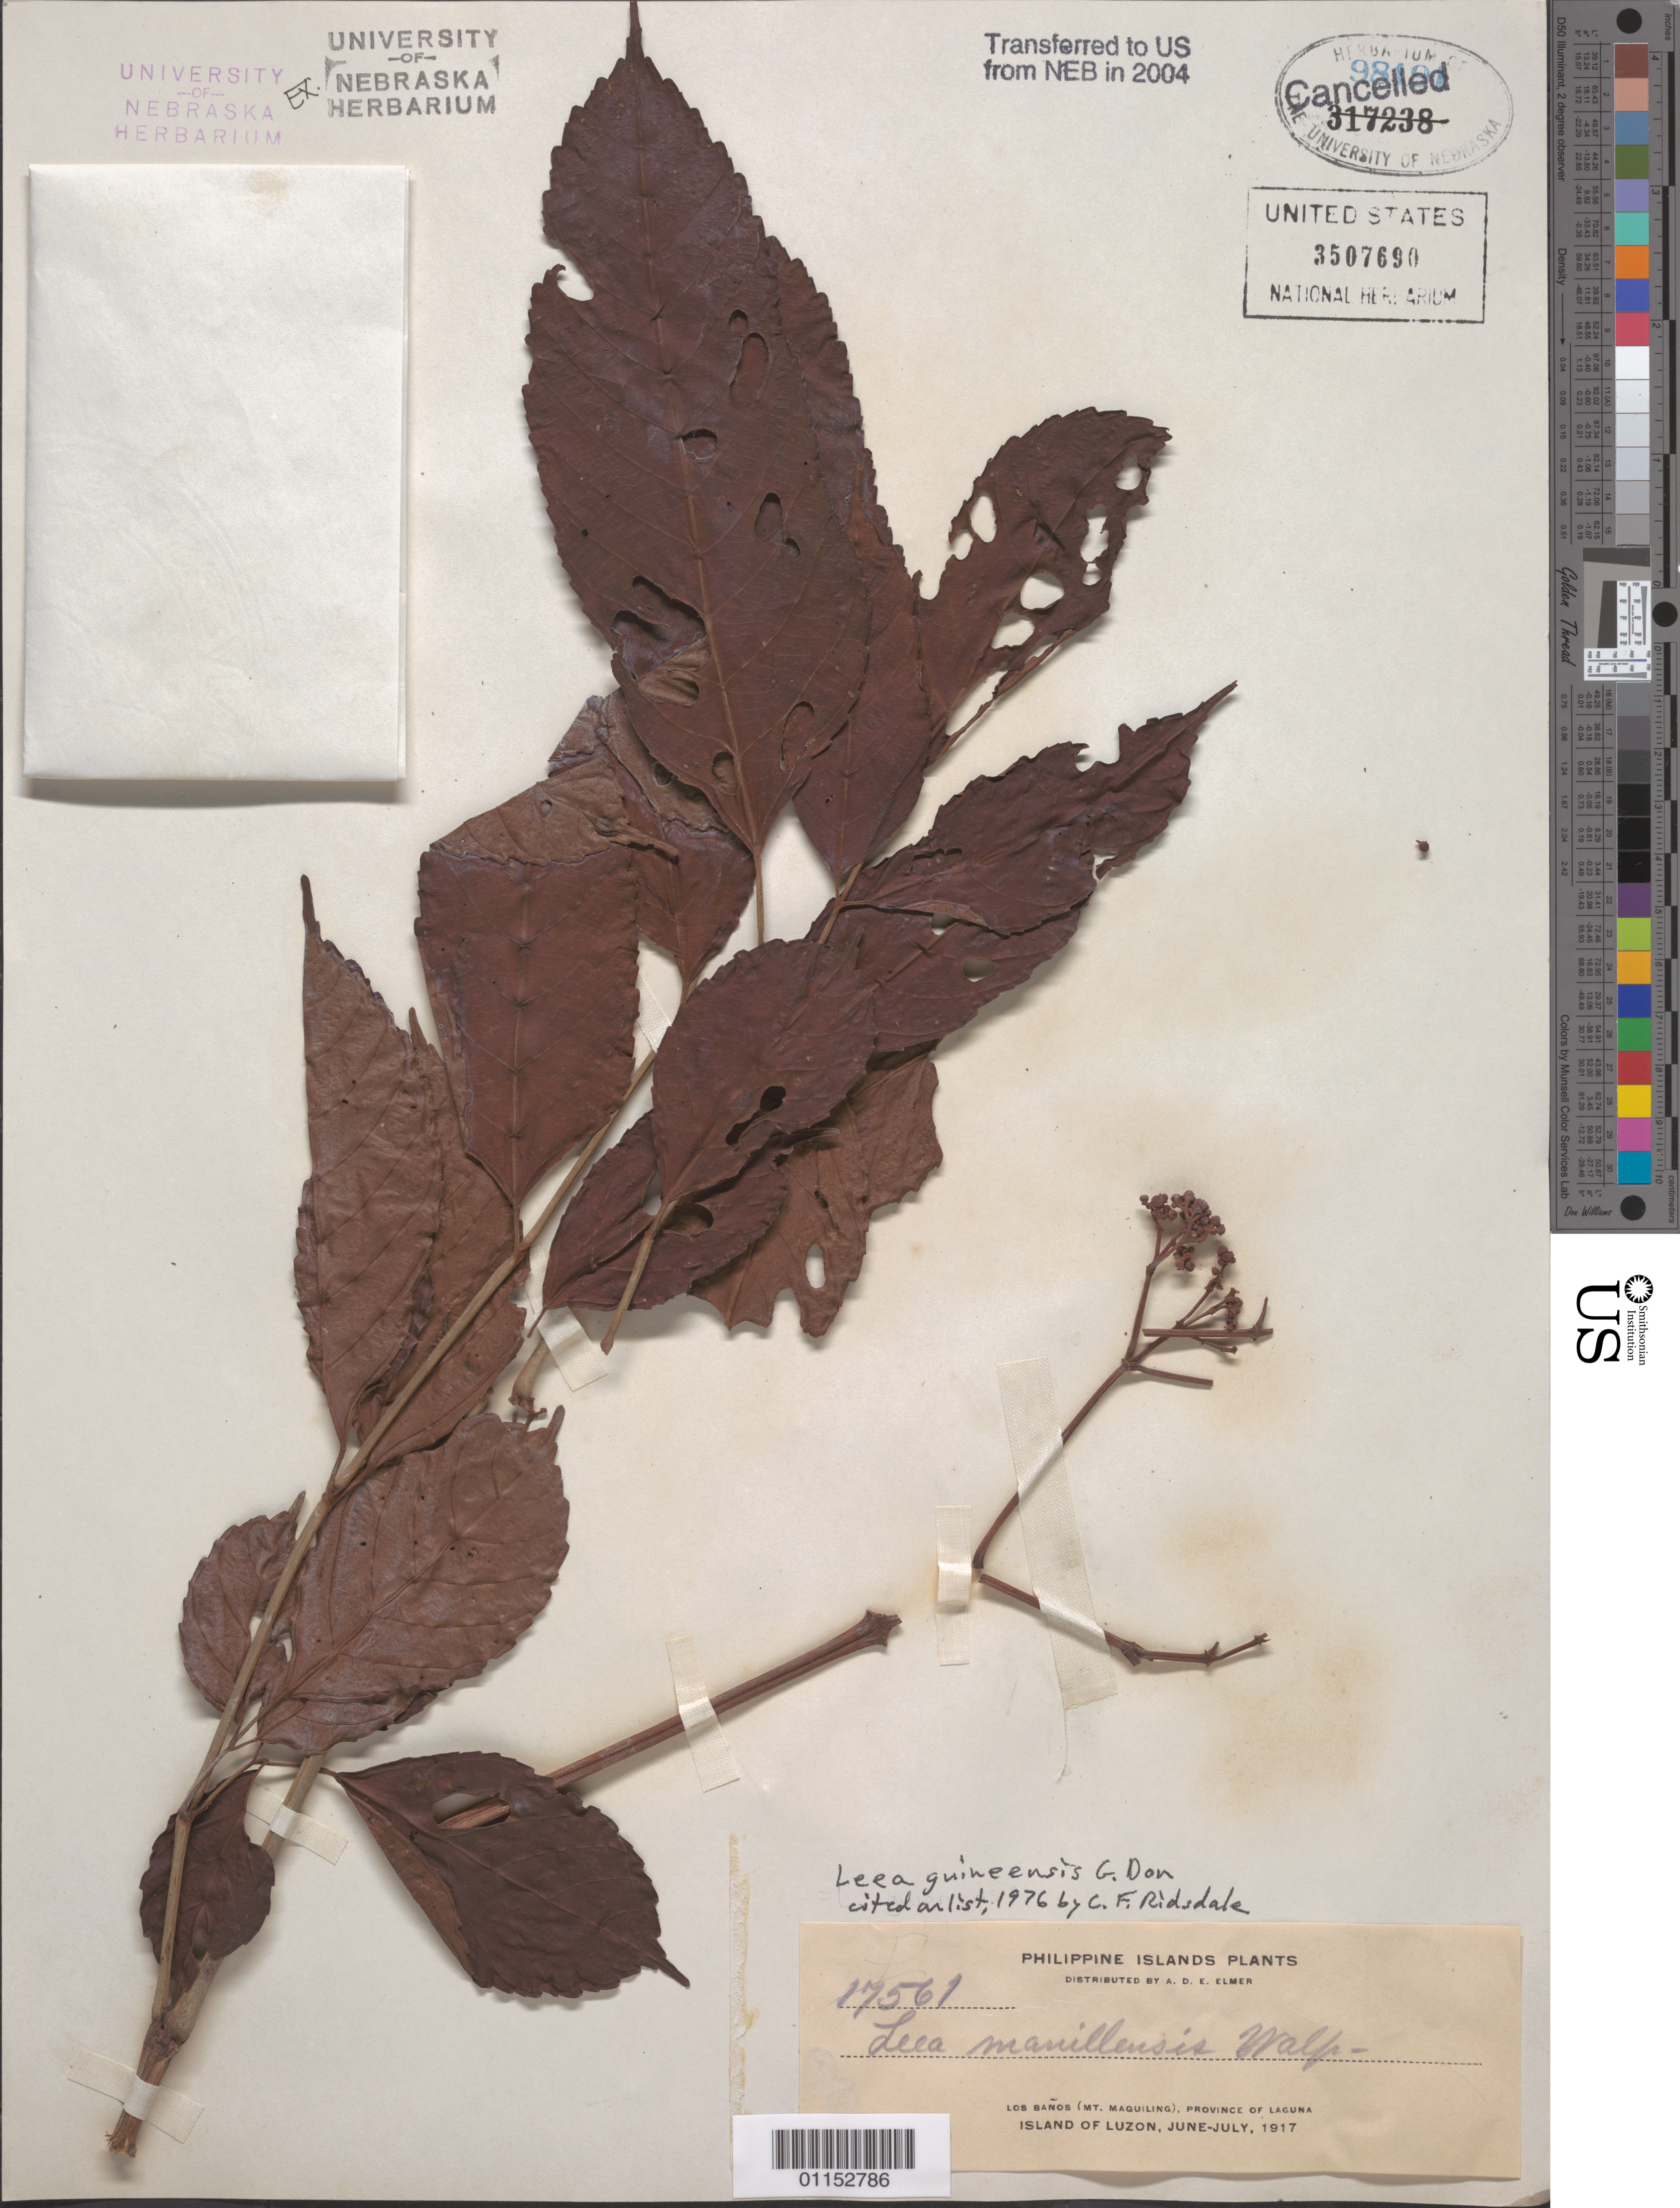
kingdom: Plantae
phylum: Tracheophyta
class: Magnoliopsida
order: Vitales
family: Vitaceae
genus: Leea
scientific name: Leea guineensis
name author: G. Don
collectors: A. D. E. Elmer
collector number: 17561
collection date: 1917-06/1917-07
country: Philippines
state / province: Calabarzon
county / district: Laguna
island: Luzon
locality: Los Banos, Mt Maguiling. Luzon.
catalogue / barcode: US 3507690